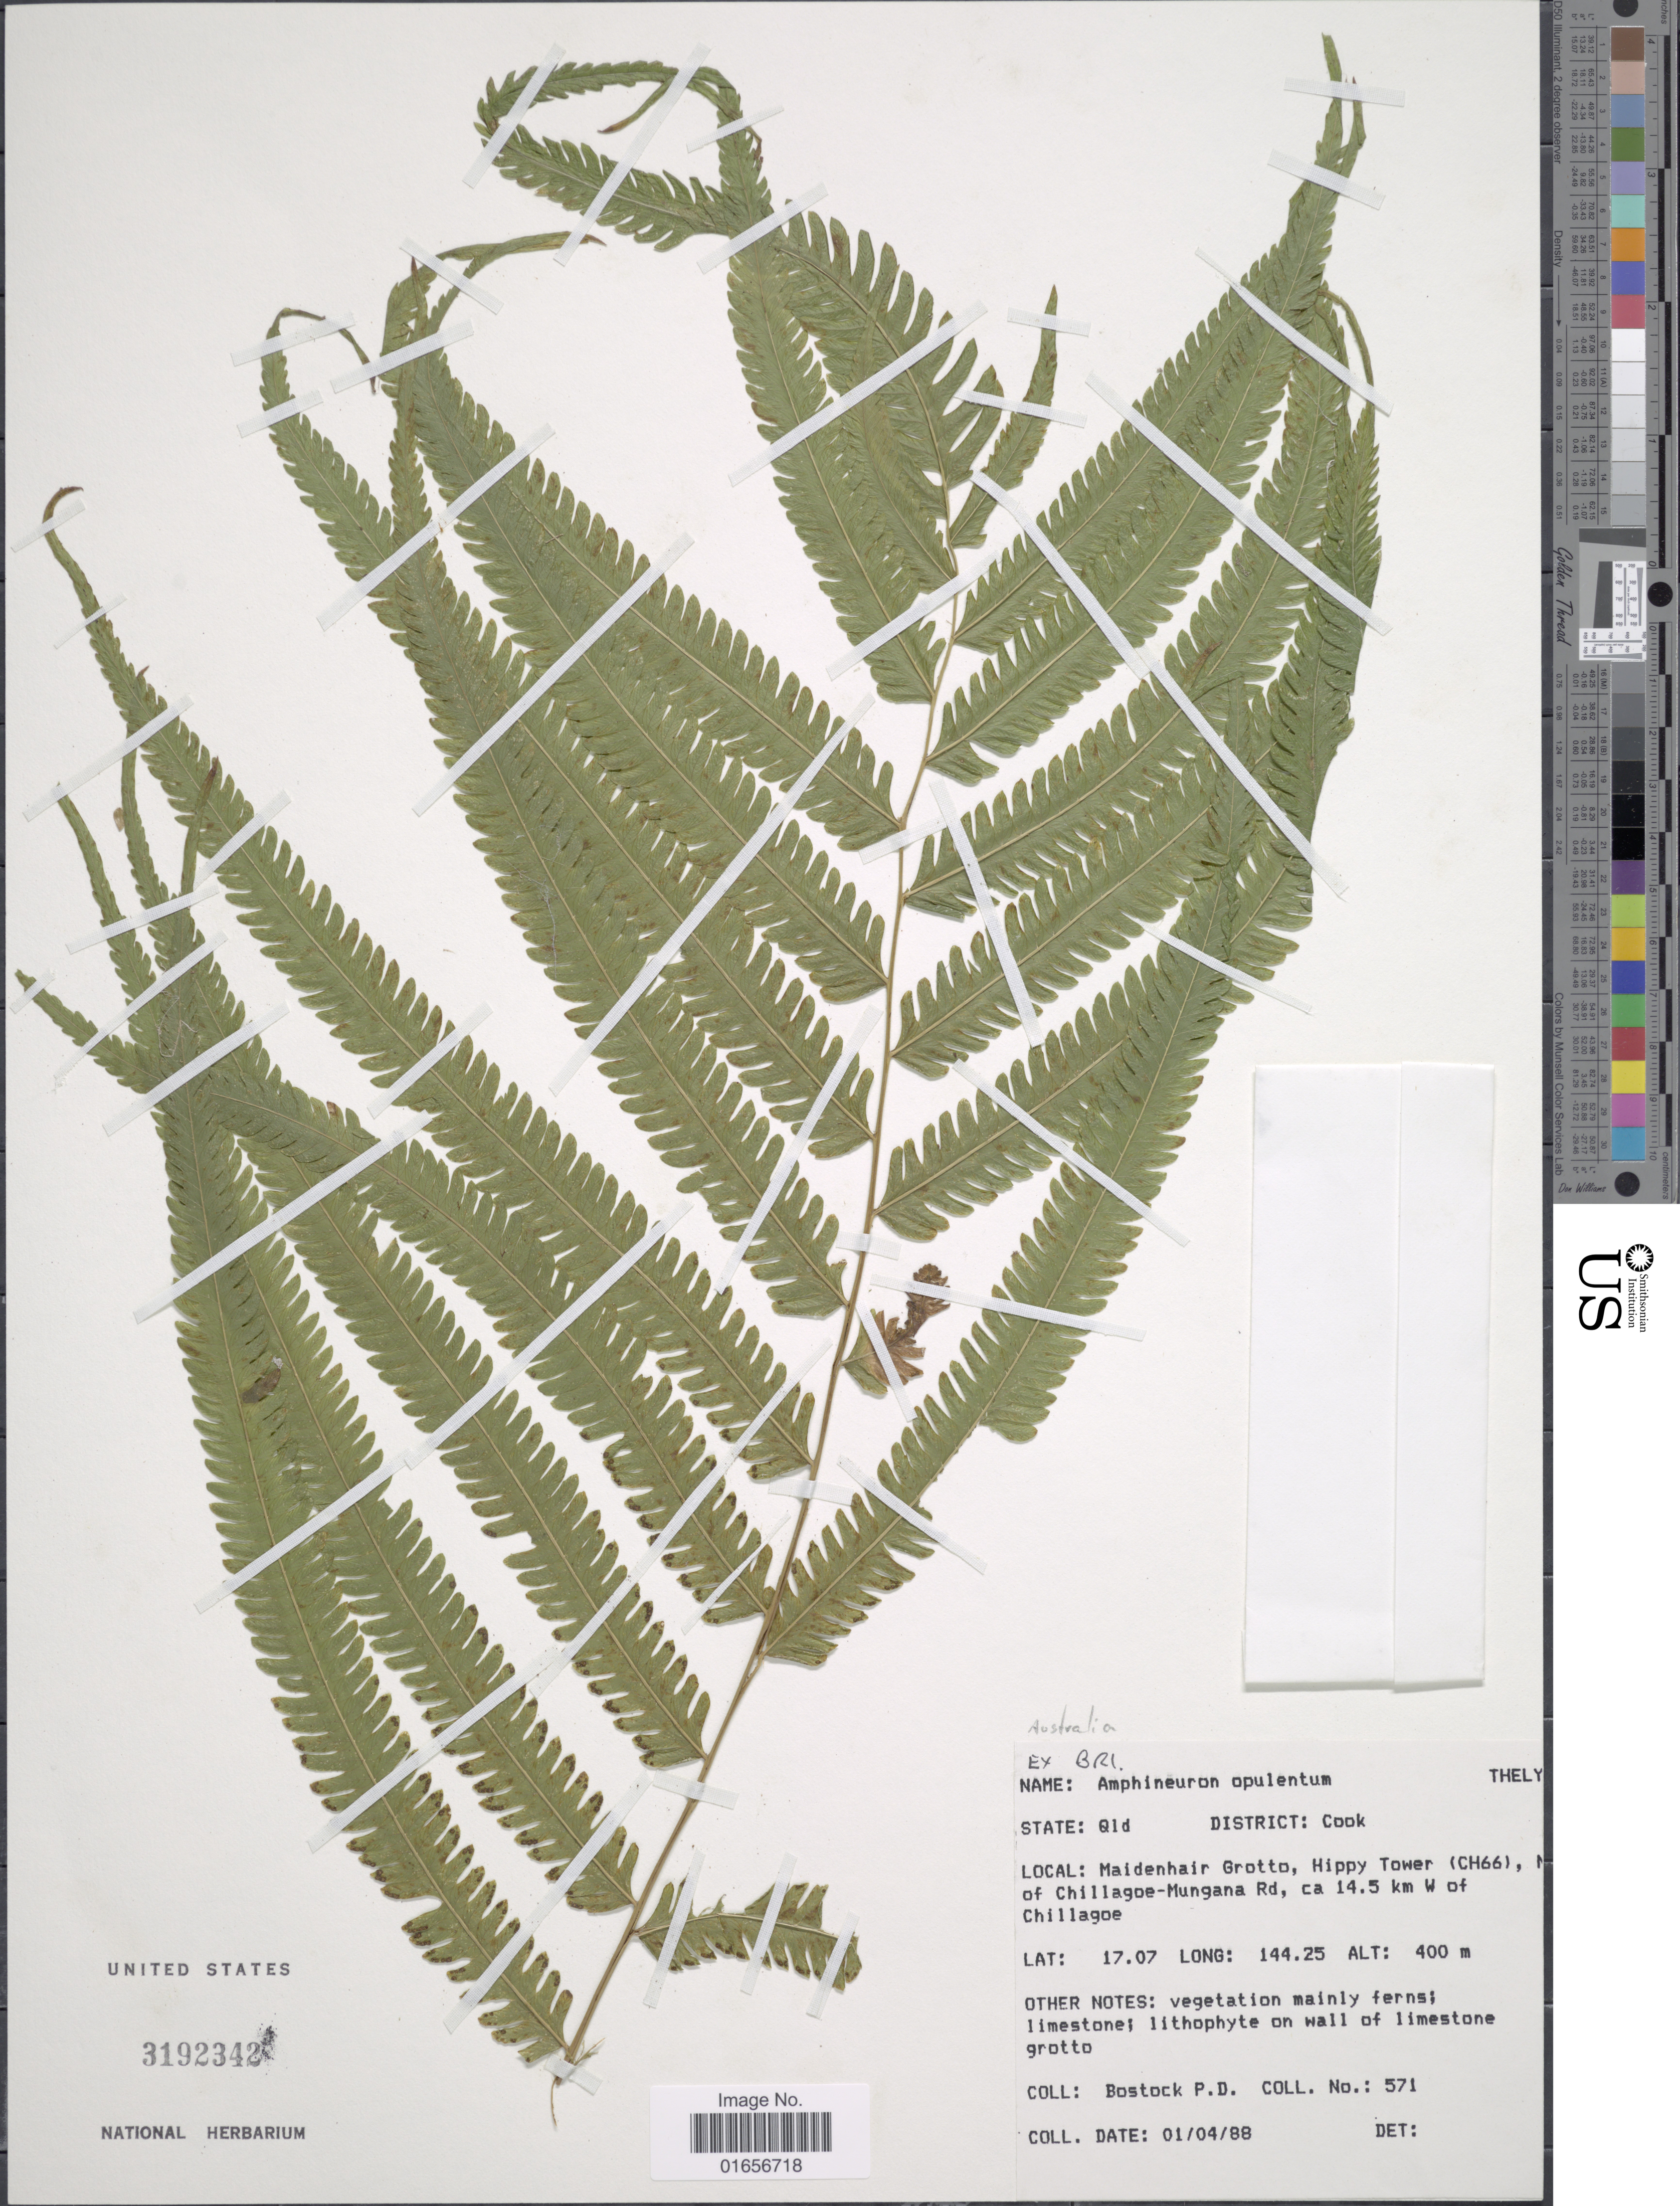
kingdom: Plantae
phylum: Tracheophyta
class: Polypodiopsida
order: Polypodiales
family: Thelypteridaceae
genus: Amphineuron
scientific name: Amphineuron opulentum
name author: (Kaulf.) Holttum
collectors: P. Bostock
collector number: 571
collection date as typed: Transcribed d/m/y: 1/4/88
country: Australia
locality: State: Qld, District: Cook, Maidenhair Grotto, Hippy Tower (CH66), N of Chillagoe-Mungana Rd, ca 14.5 km W of Chillagoe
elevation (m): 400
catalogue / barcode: US 3192342